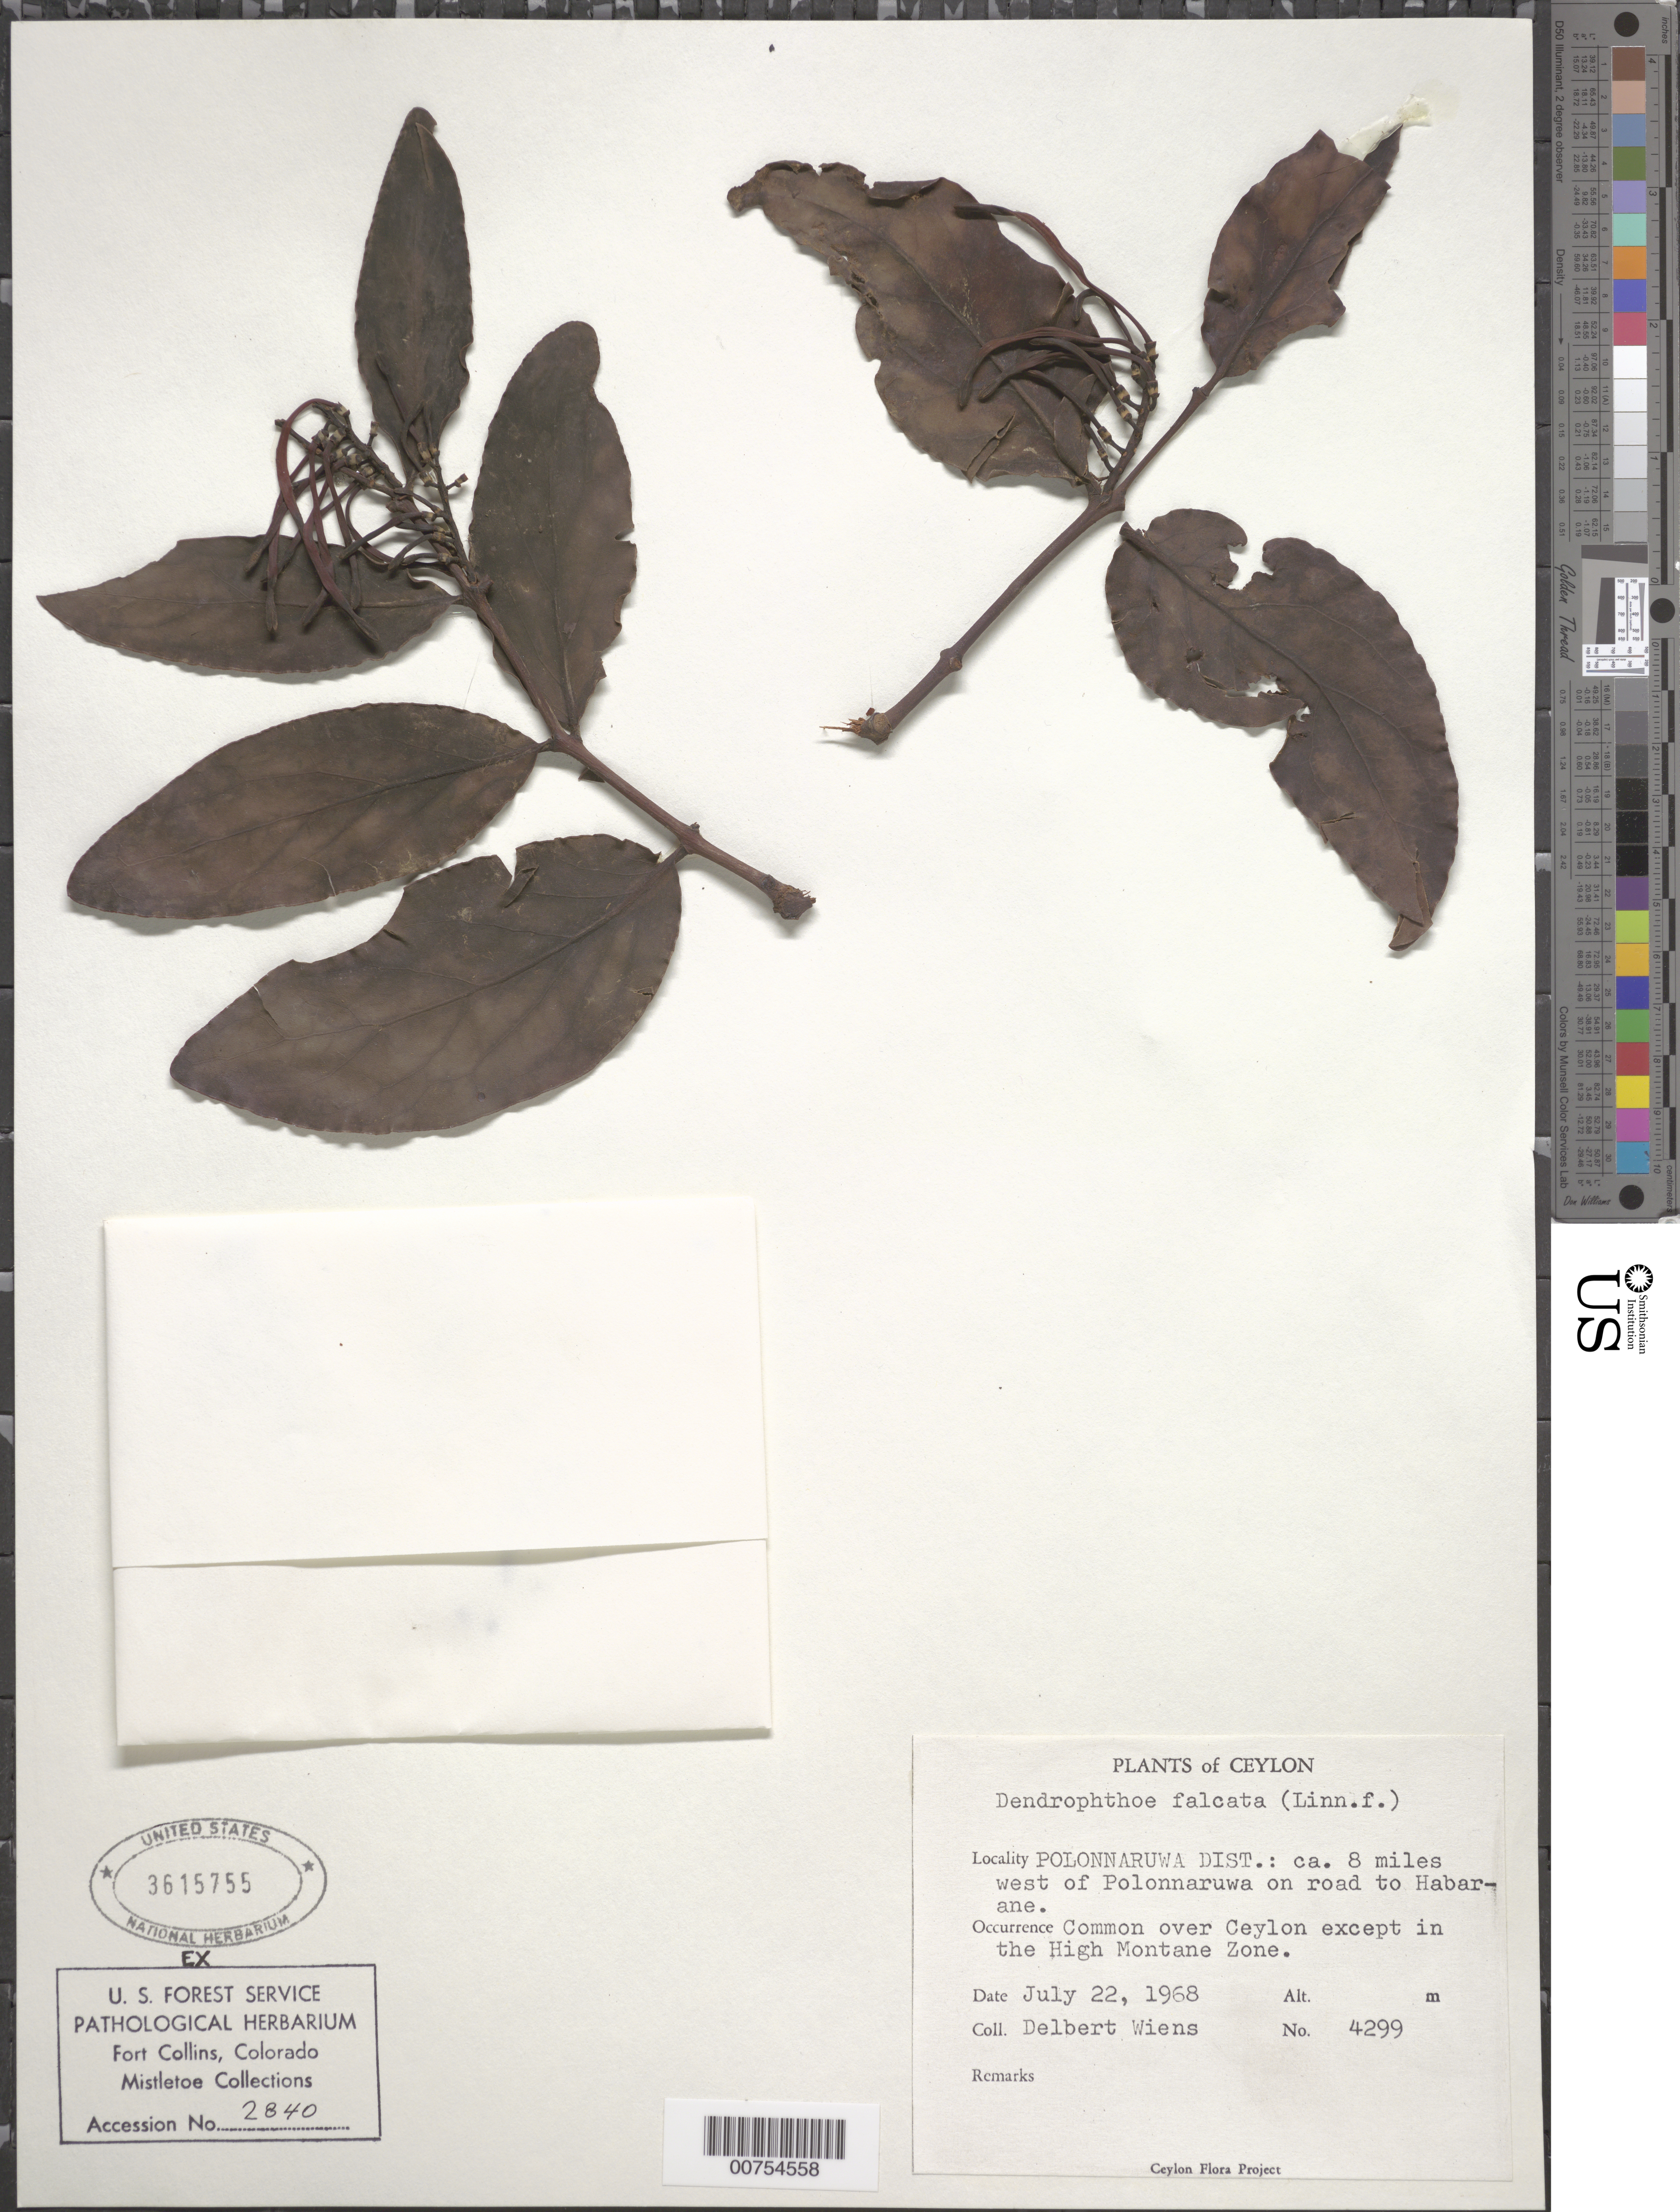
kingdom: Plantae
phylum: Tracheophyta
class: Magnoliopsida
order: Santalales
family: Loranthaceae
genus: Dendrophthoe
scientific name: Dendrophthoe falcata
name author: (L. f.) Ettingsh.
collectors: D. Wiens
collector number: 4299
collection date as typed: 22 Jul 1968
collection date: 1968-07-22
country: Sri Lanka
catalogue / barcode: US 3615755